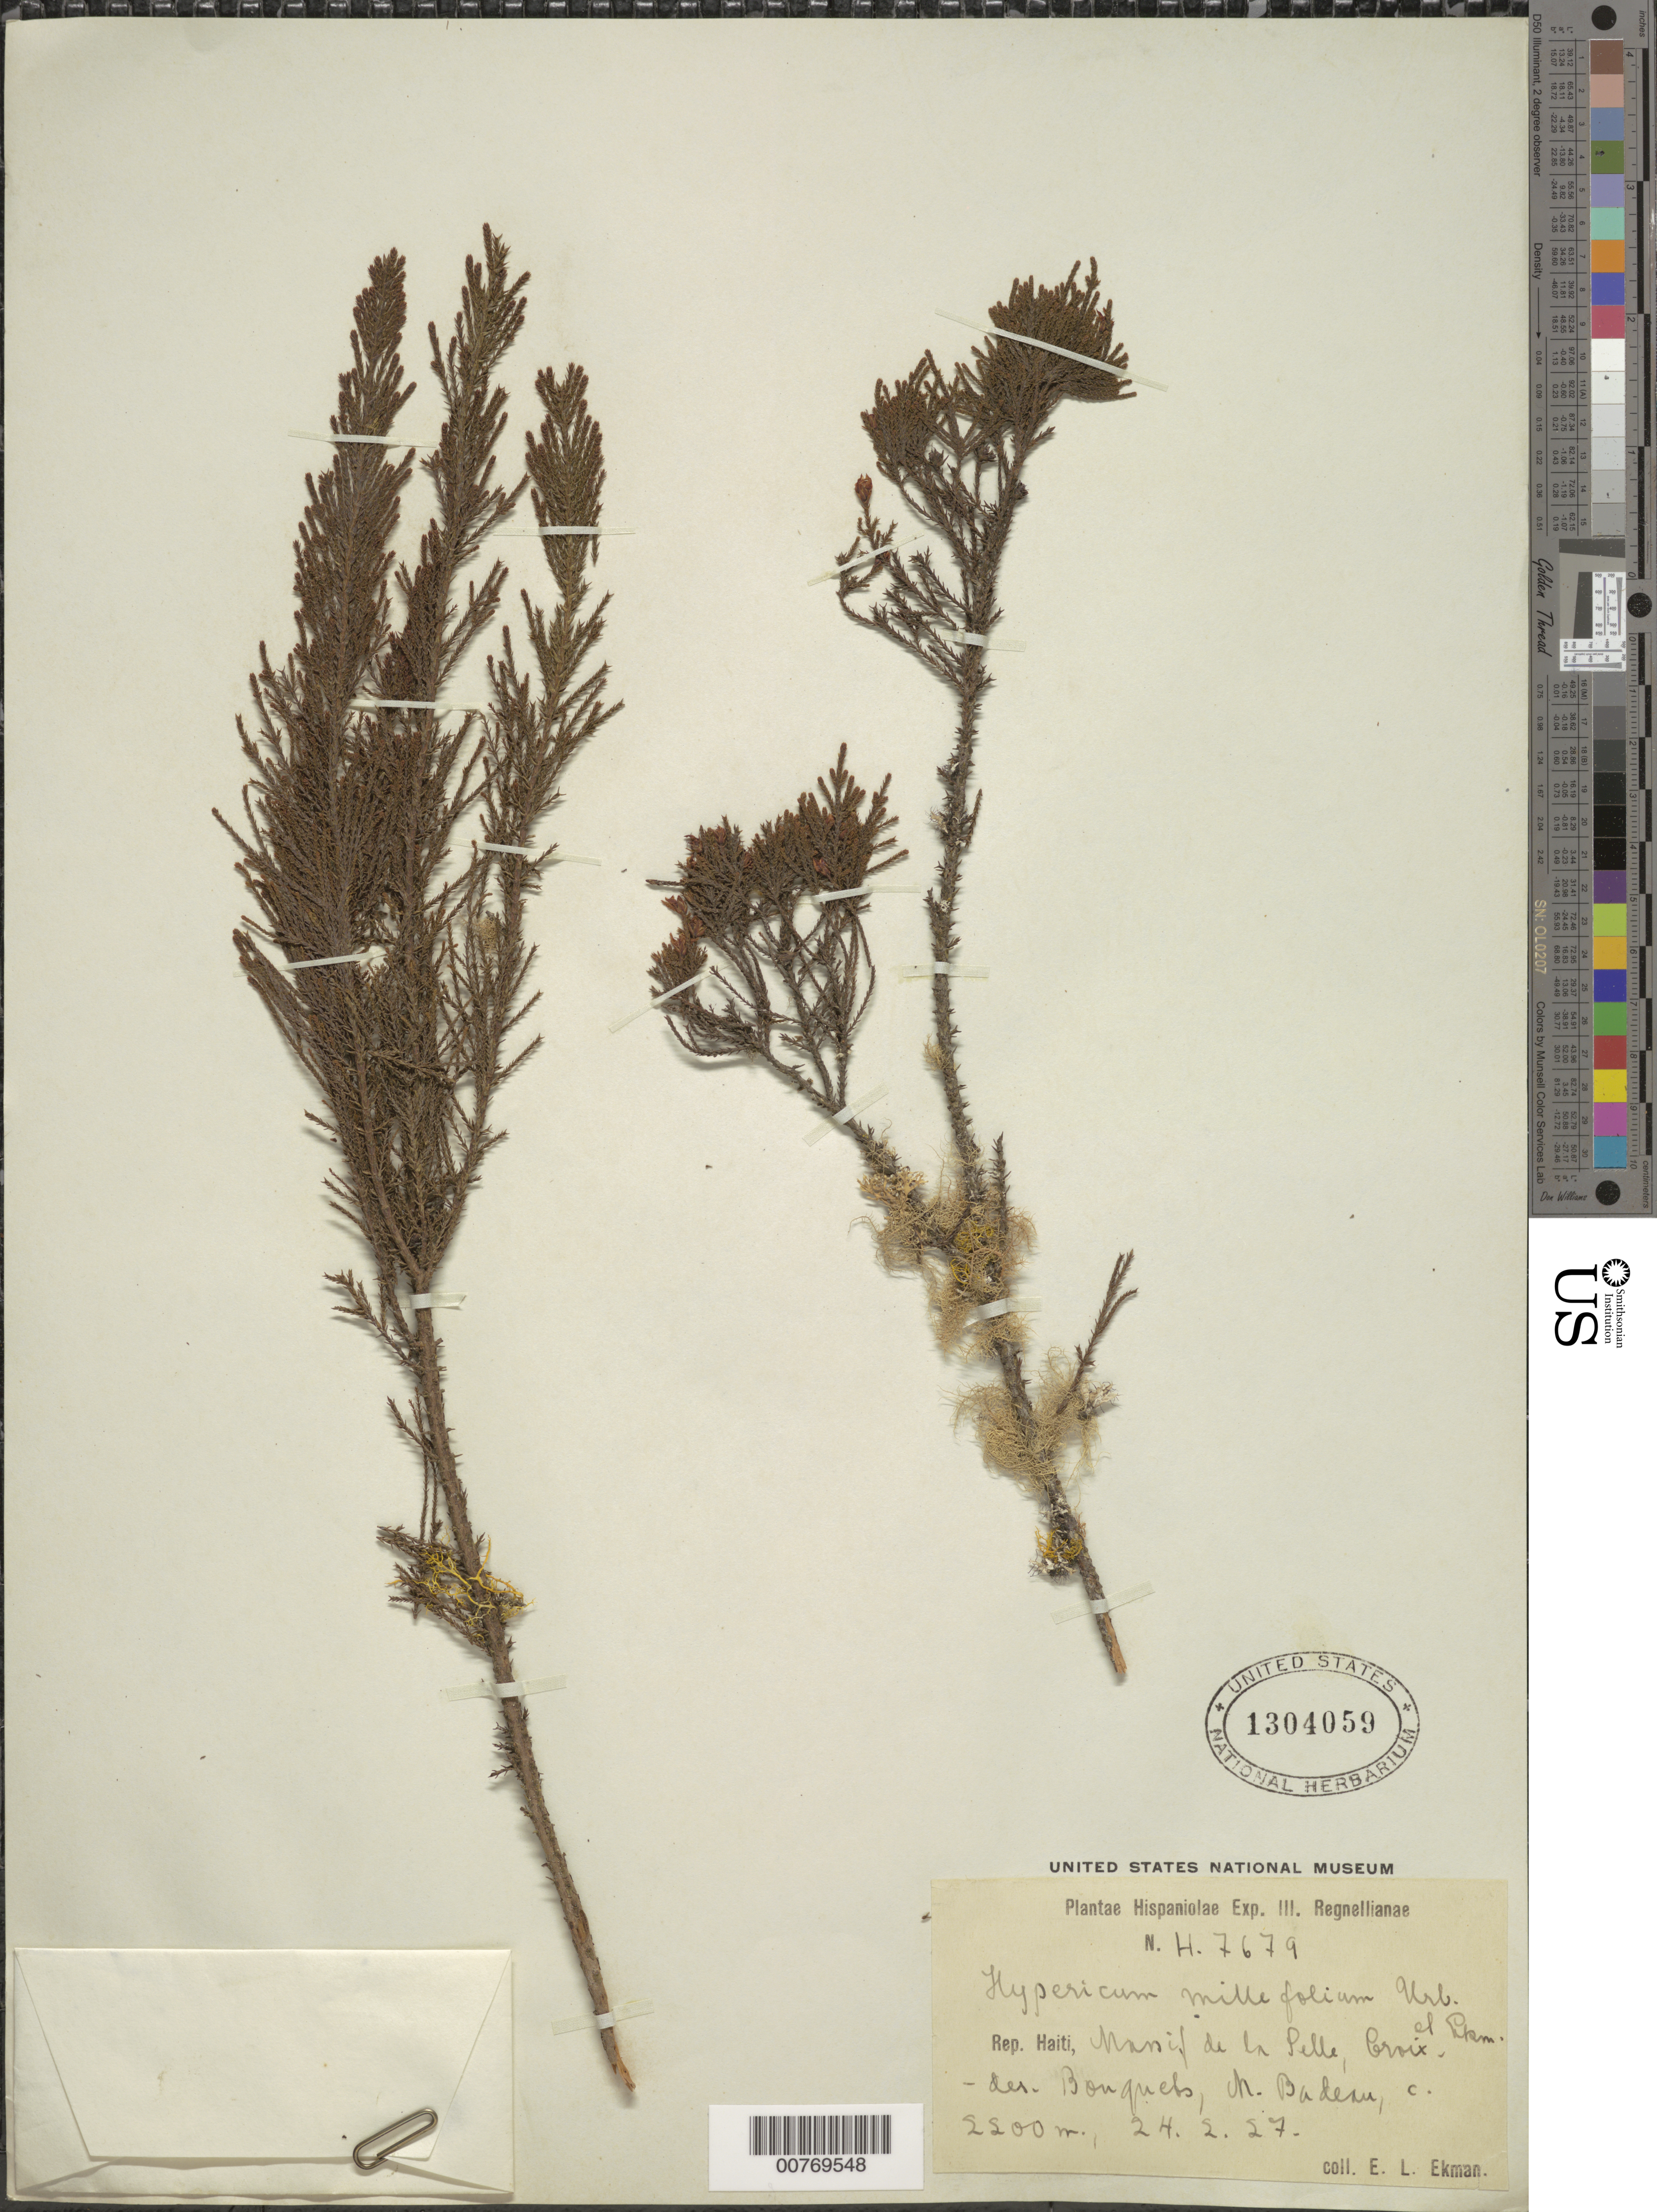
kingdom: Plantae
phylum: Tracheophyta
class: Magnoliopsida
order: Malpighiales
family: Hypericaceae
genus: Hypericum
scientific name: Hypericum millefolium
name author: Urb. & Ekman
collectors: E. L. Ekman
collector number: H 7679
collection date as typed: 24 Feb 1927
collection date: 1927-02-24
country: Haiti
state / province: Ouest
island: Hispaniola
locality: Massif de Selle, Croix, "der Bouquebs, N. Baderu"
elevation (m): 2200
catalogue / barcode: US 1304059